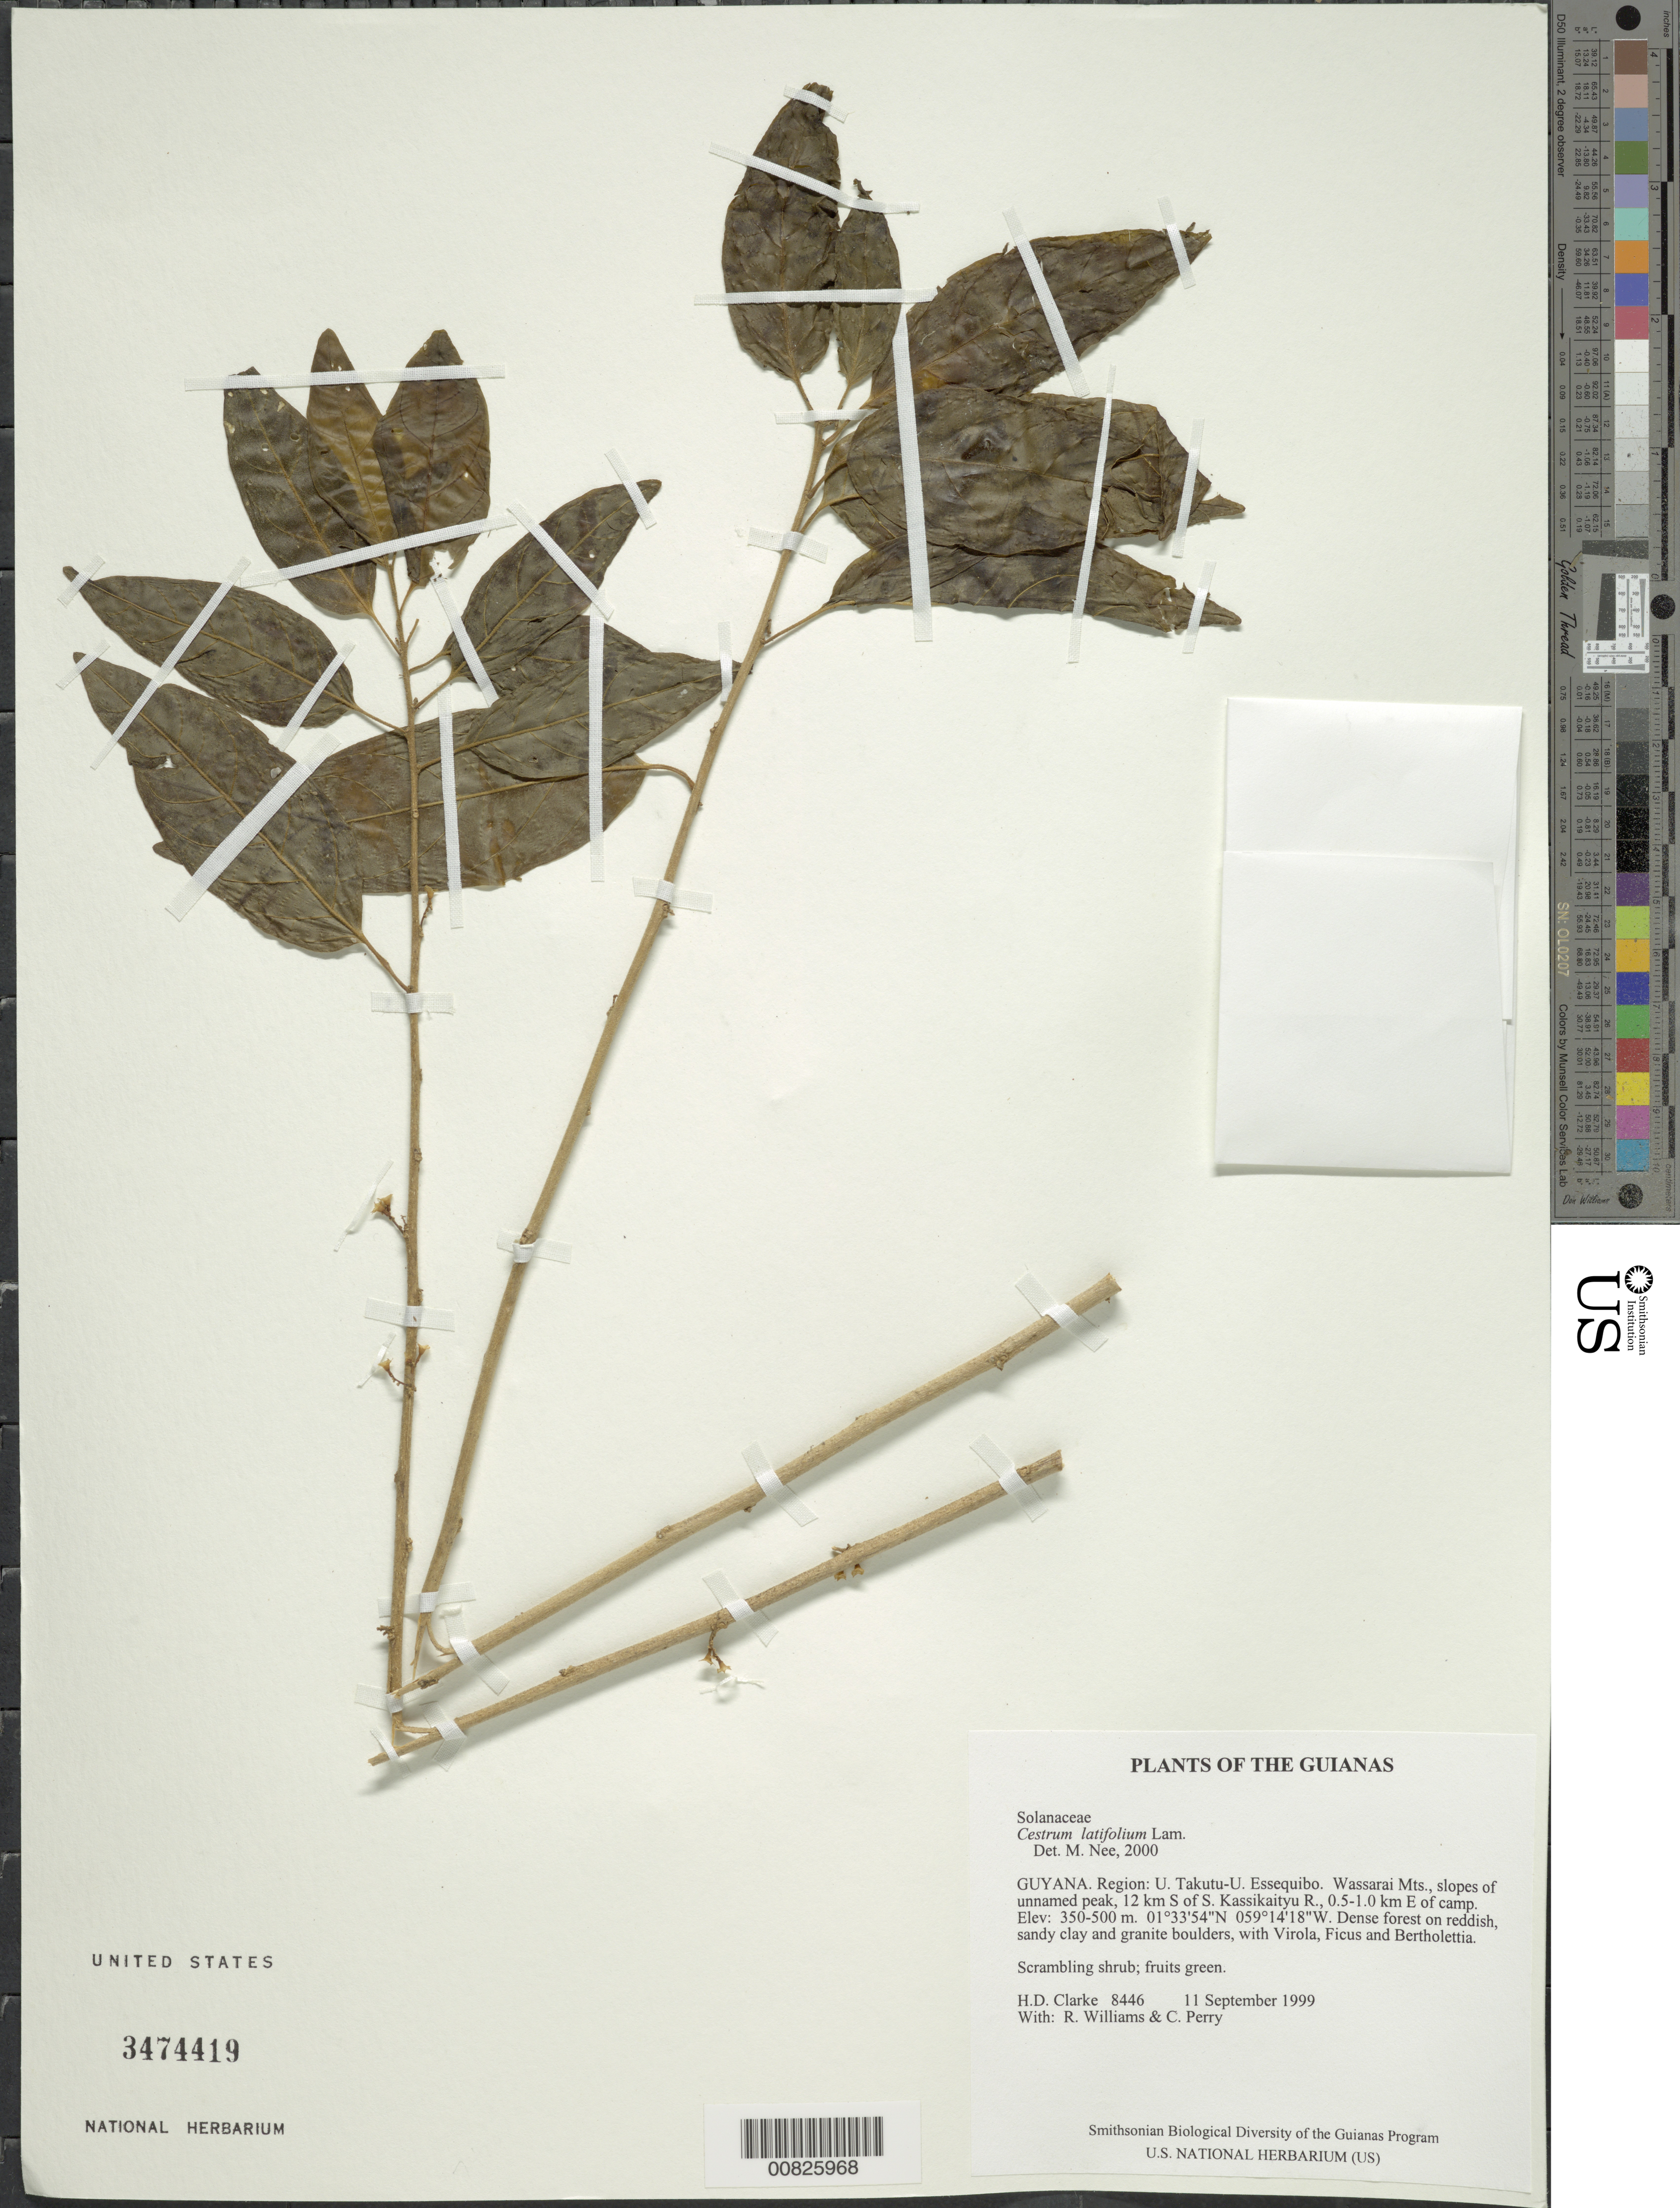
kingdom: Plantae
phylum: Tracheophyta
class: Magnoliopsida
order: Solanales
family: Solanaceae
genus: Cestrum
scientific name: Cestrum latifolium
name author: Lam.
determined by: Nee, Michael H.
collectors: H. D. Clarke, R. Williams & C. Perry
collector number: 8446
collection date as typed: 11 September 1999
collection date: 1999-09-11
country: Guyana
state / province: U. Takutu-U. Essequibo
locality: Wassarai Mts., slopes of unnamed peak, 12 km S of S. Kassikaityu R., 0.5-1.0 km E of camp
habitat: Dense forest on reddish, sandy clay and granite boulders, with Virola, Ficus and Bertholettia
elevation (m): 350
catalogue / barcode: US 3474419